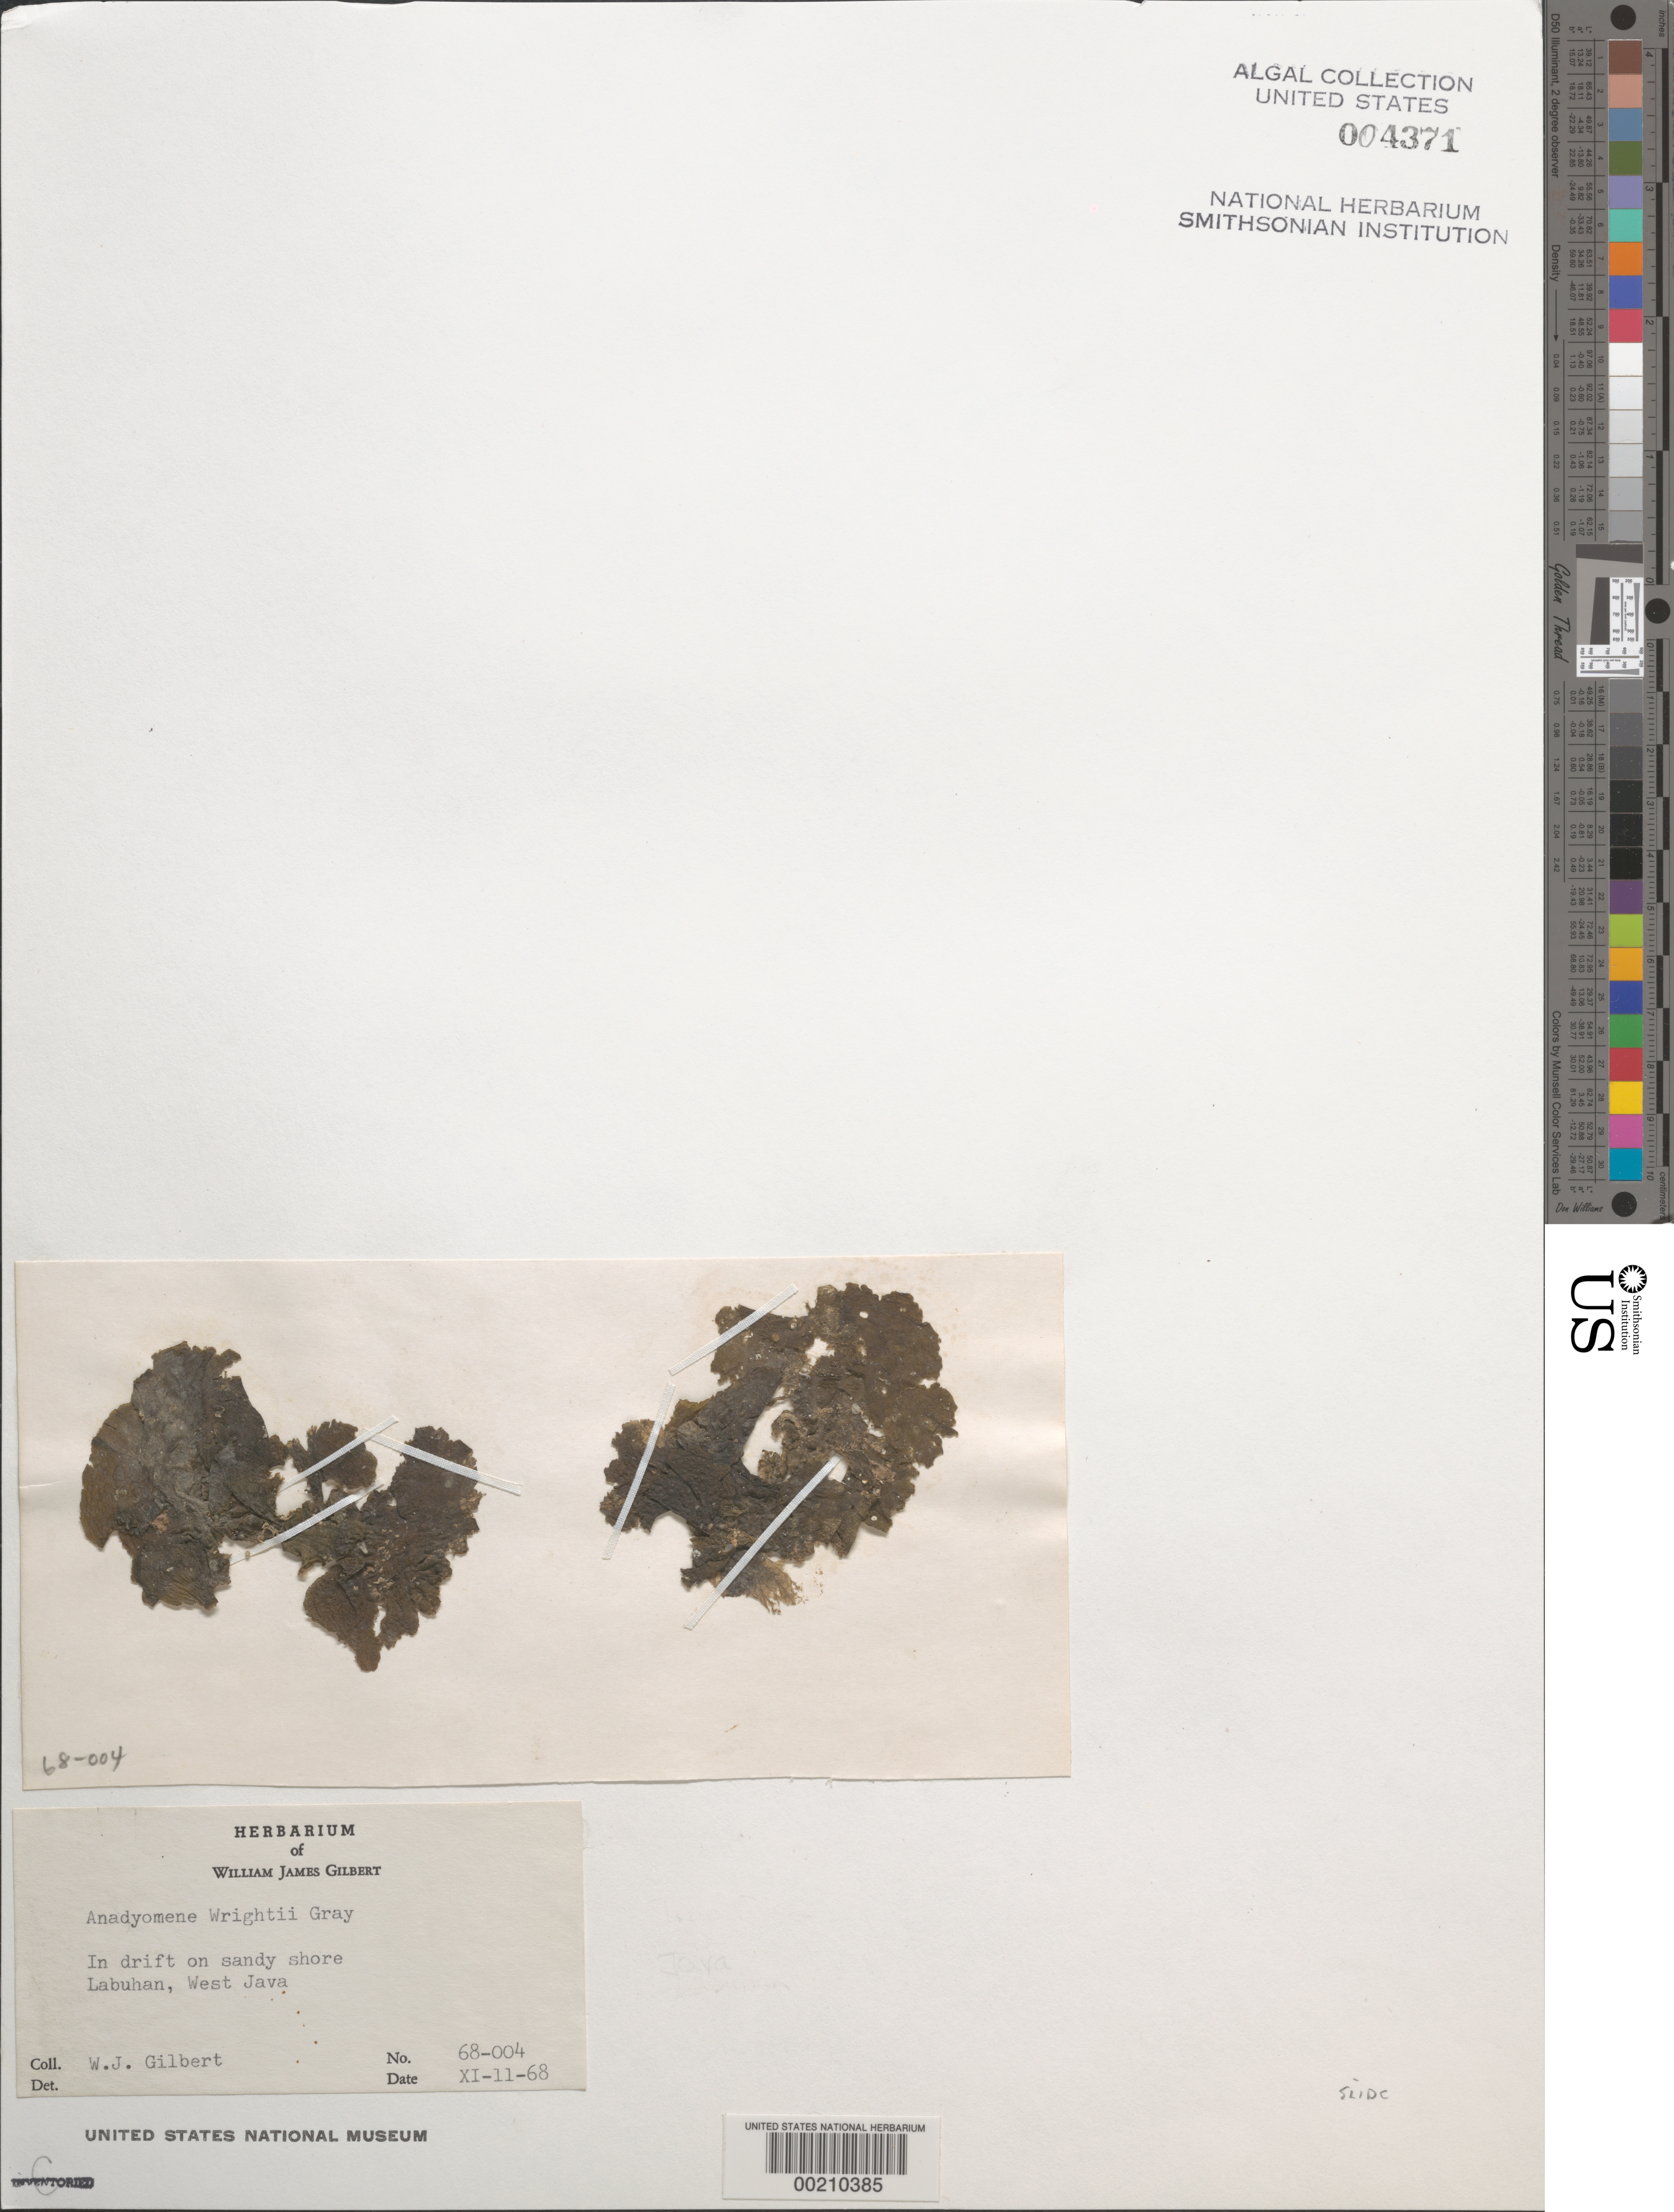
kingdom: Plantae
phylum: Chlorophyta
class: Ulvophyceae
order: Cladophorales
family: Anadyomenaceae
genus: Anadyomene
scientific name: Anadyomene wrightii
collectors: W. J. Gilbert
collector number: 68-004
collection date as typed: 11 Nov 1968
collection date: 1968-11-11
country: Indonesia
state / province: Java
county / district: Jawa Barat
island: Java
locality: Labuhan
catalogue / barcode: US 4371